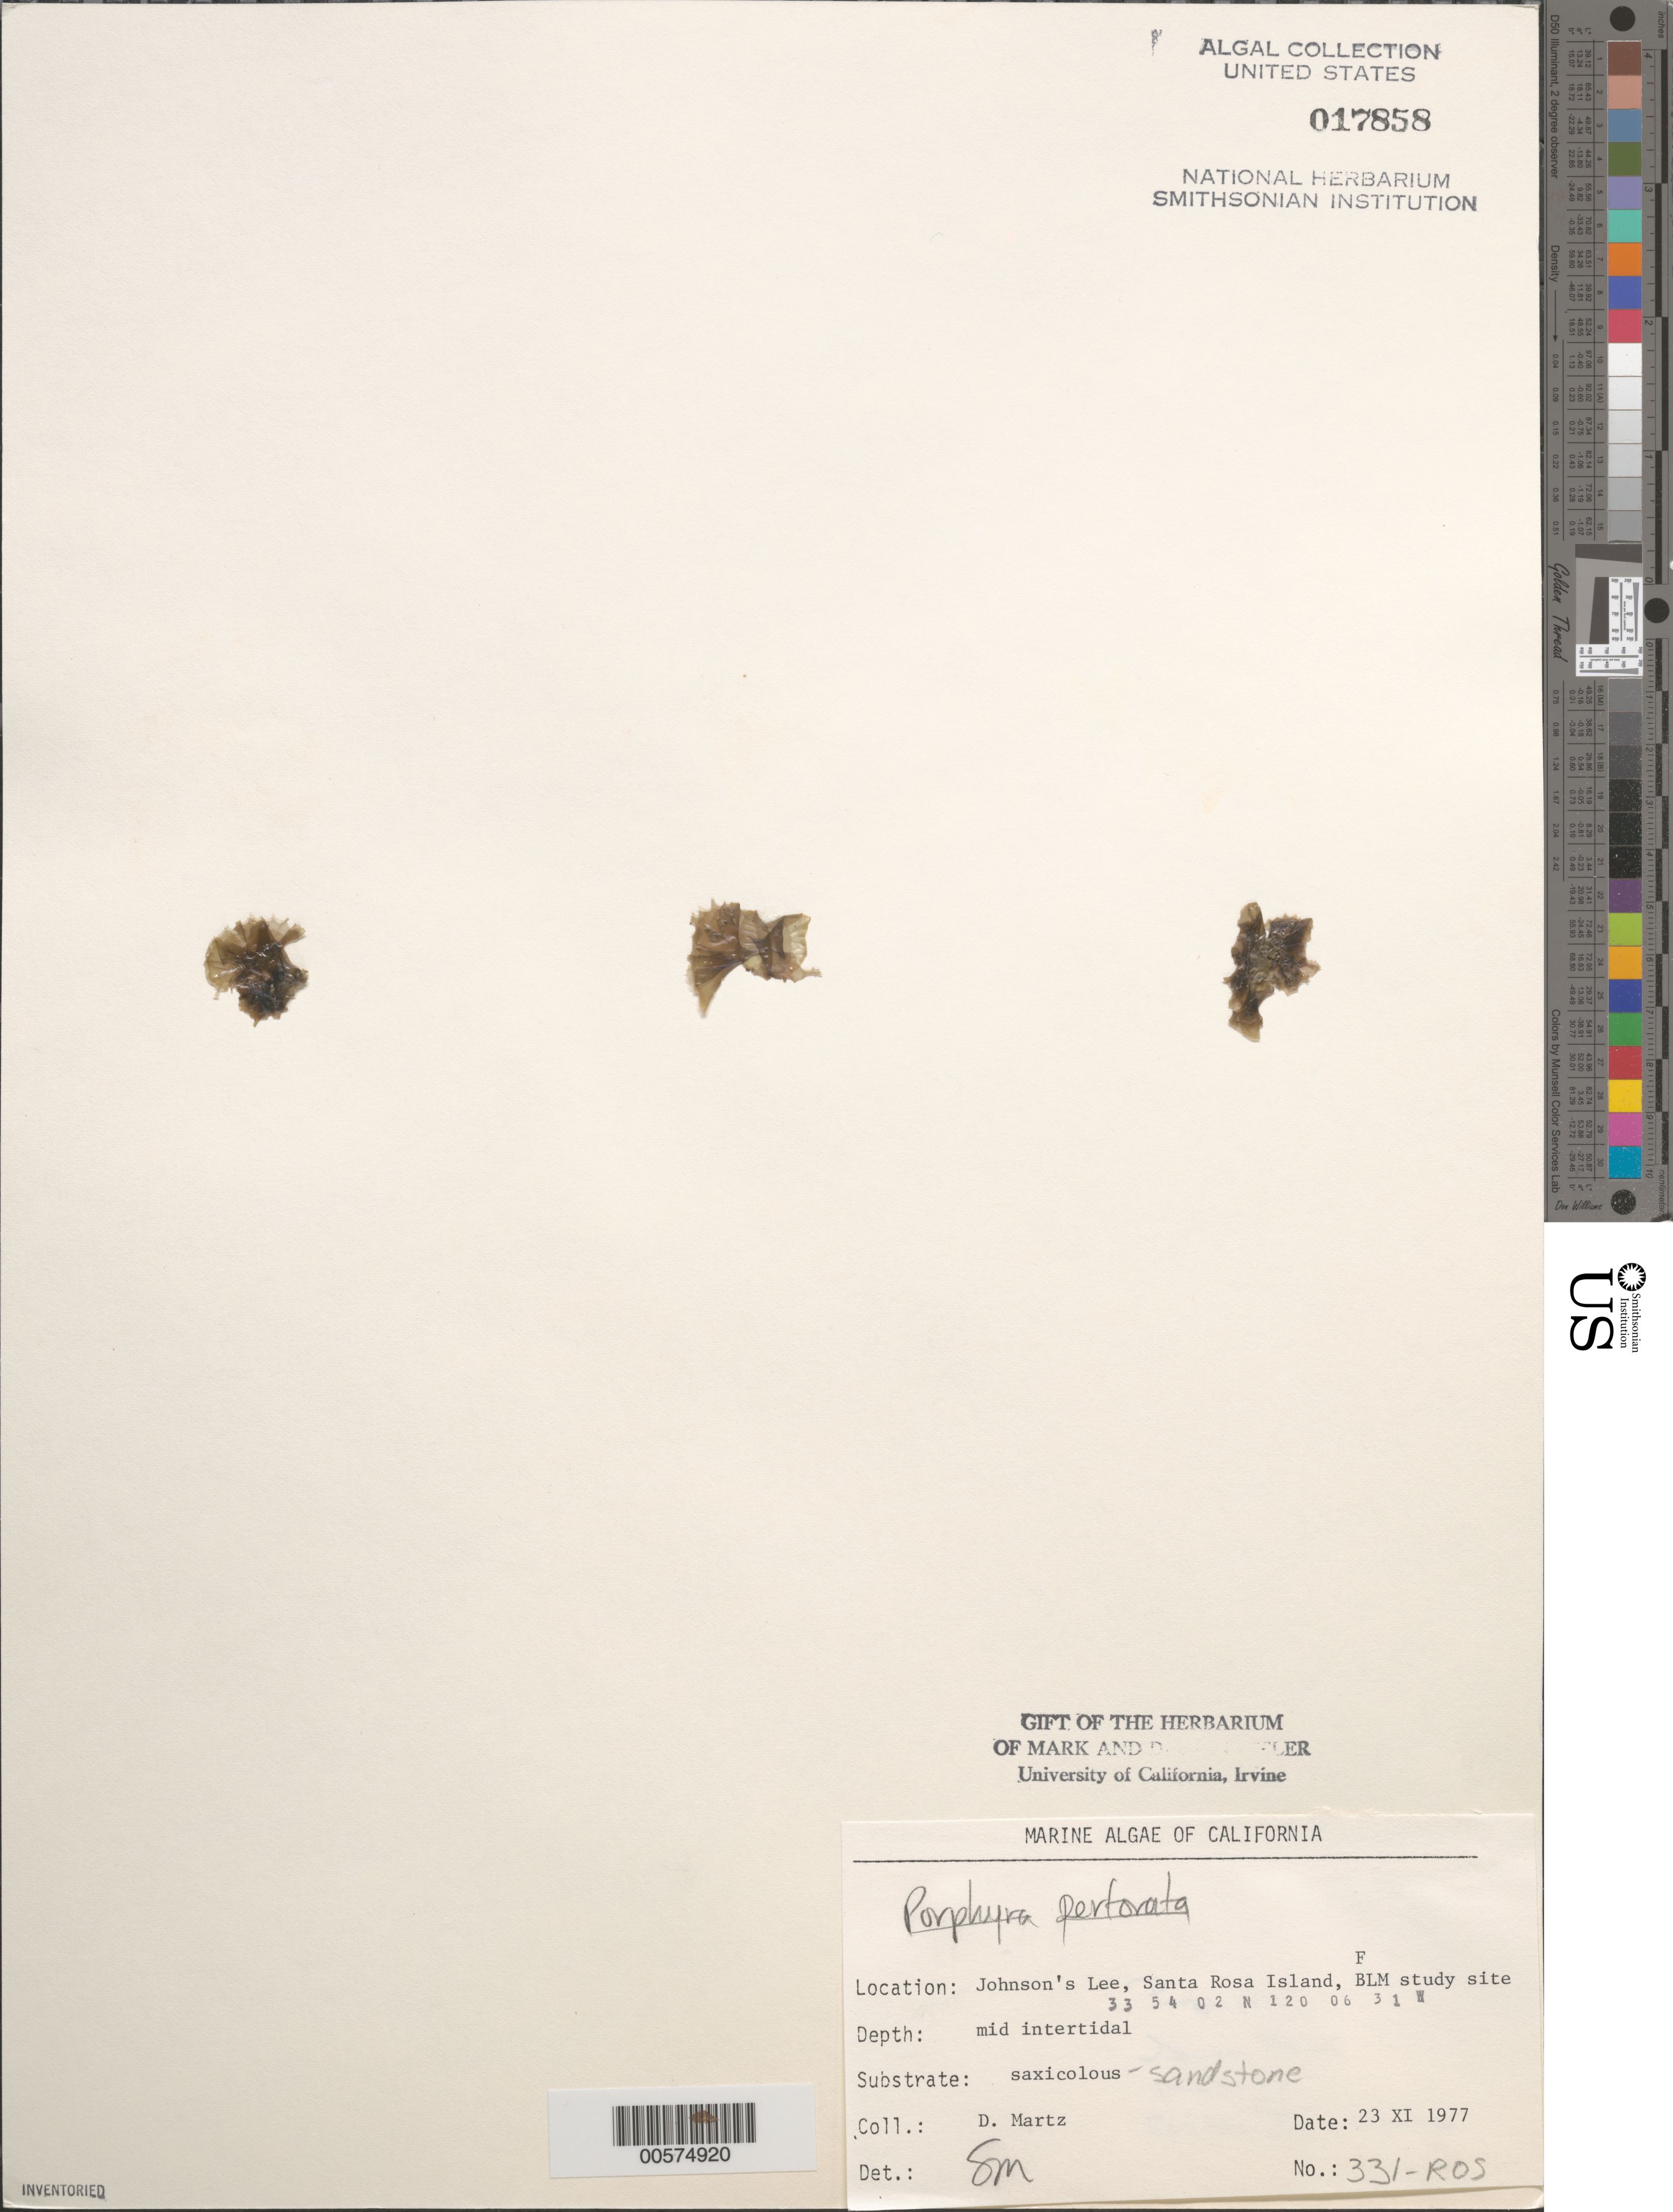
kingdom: Plantae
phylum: Rhodophyta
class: Bangiophyceae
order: Bangiales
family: Bangiaceae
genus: Pyropia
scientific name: Pyropia perforata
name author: (J. Agardh) S.C. Lindstrom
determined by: Algae name updating Project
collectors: D. Martz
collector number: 331-ros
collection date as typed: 23 Nov 1977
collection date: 1977-11-23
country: United States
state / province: California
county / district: Santa Barbara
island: Santa Rosa Island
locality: Johnson's Lee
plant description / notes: BLM-SOCALBIGHT Rocky Intertidal Survey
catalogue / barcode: US 17858-2